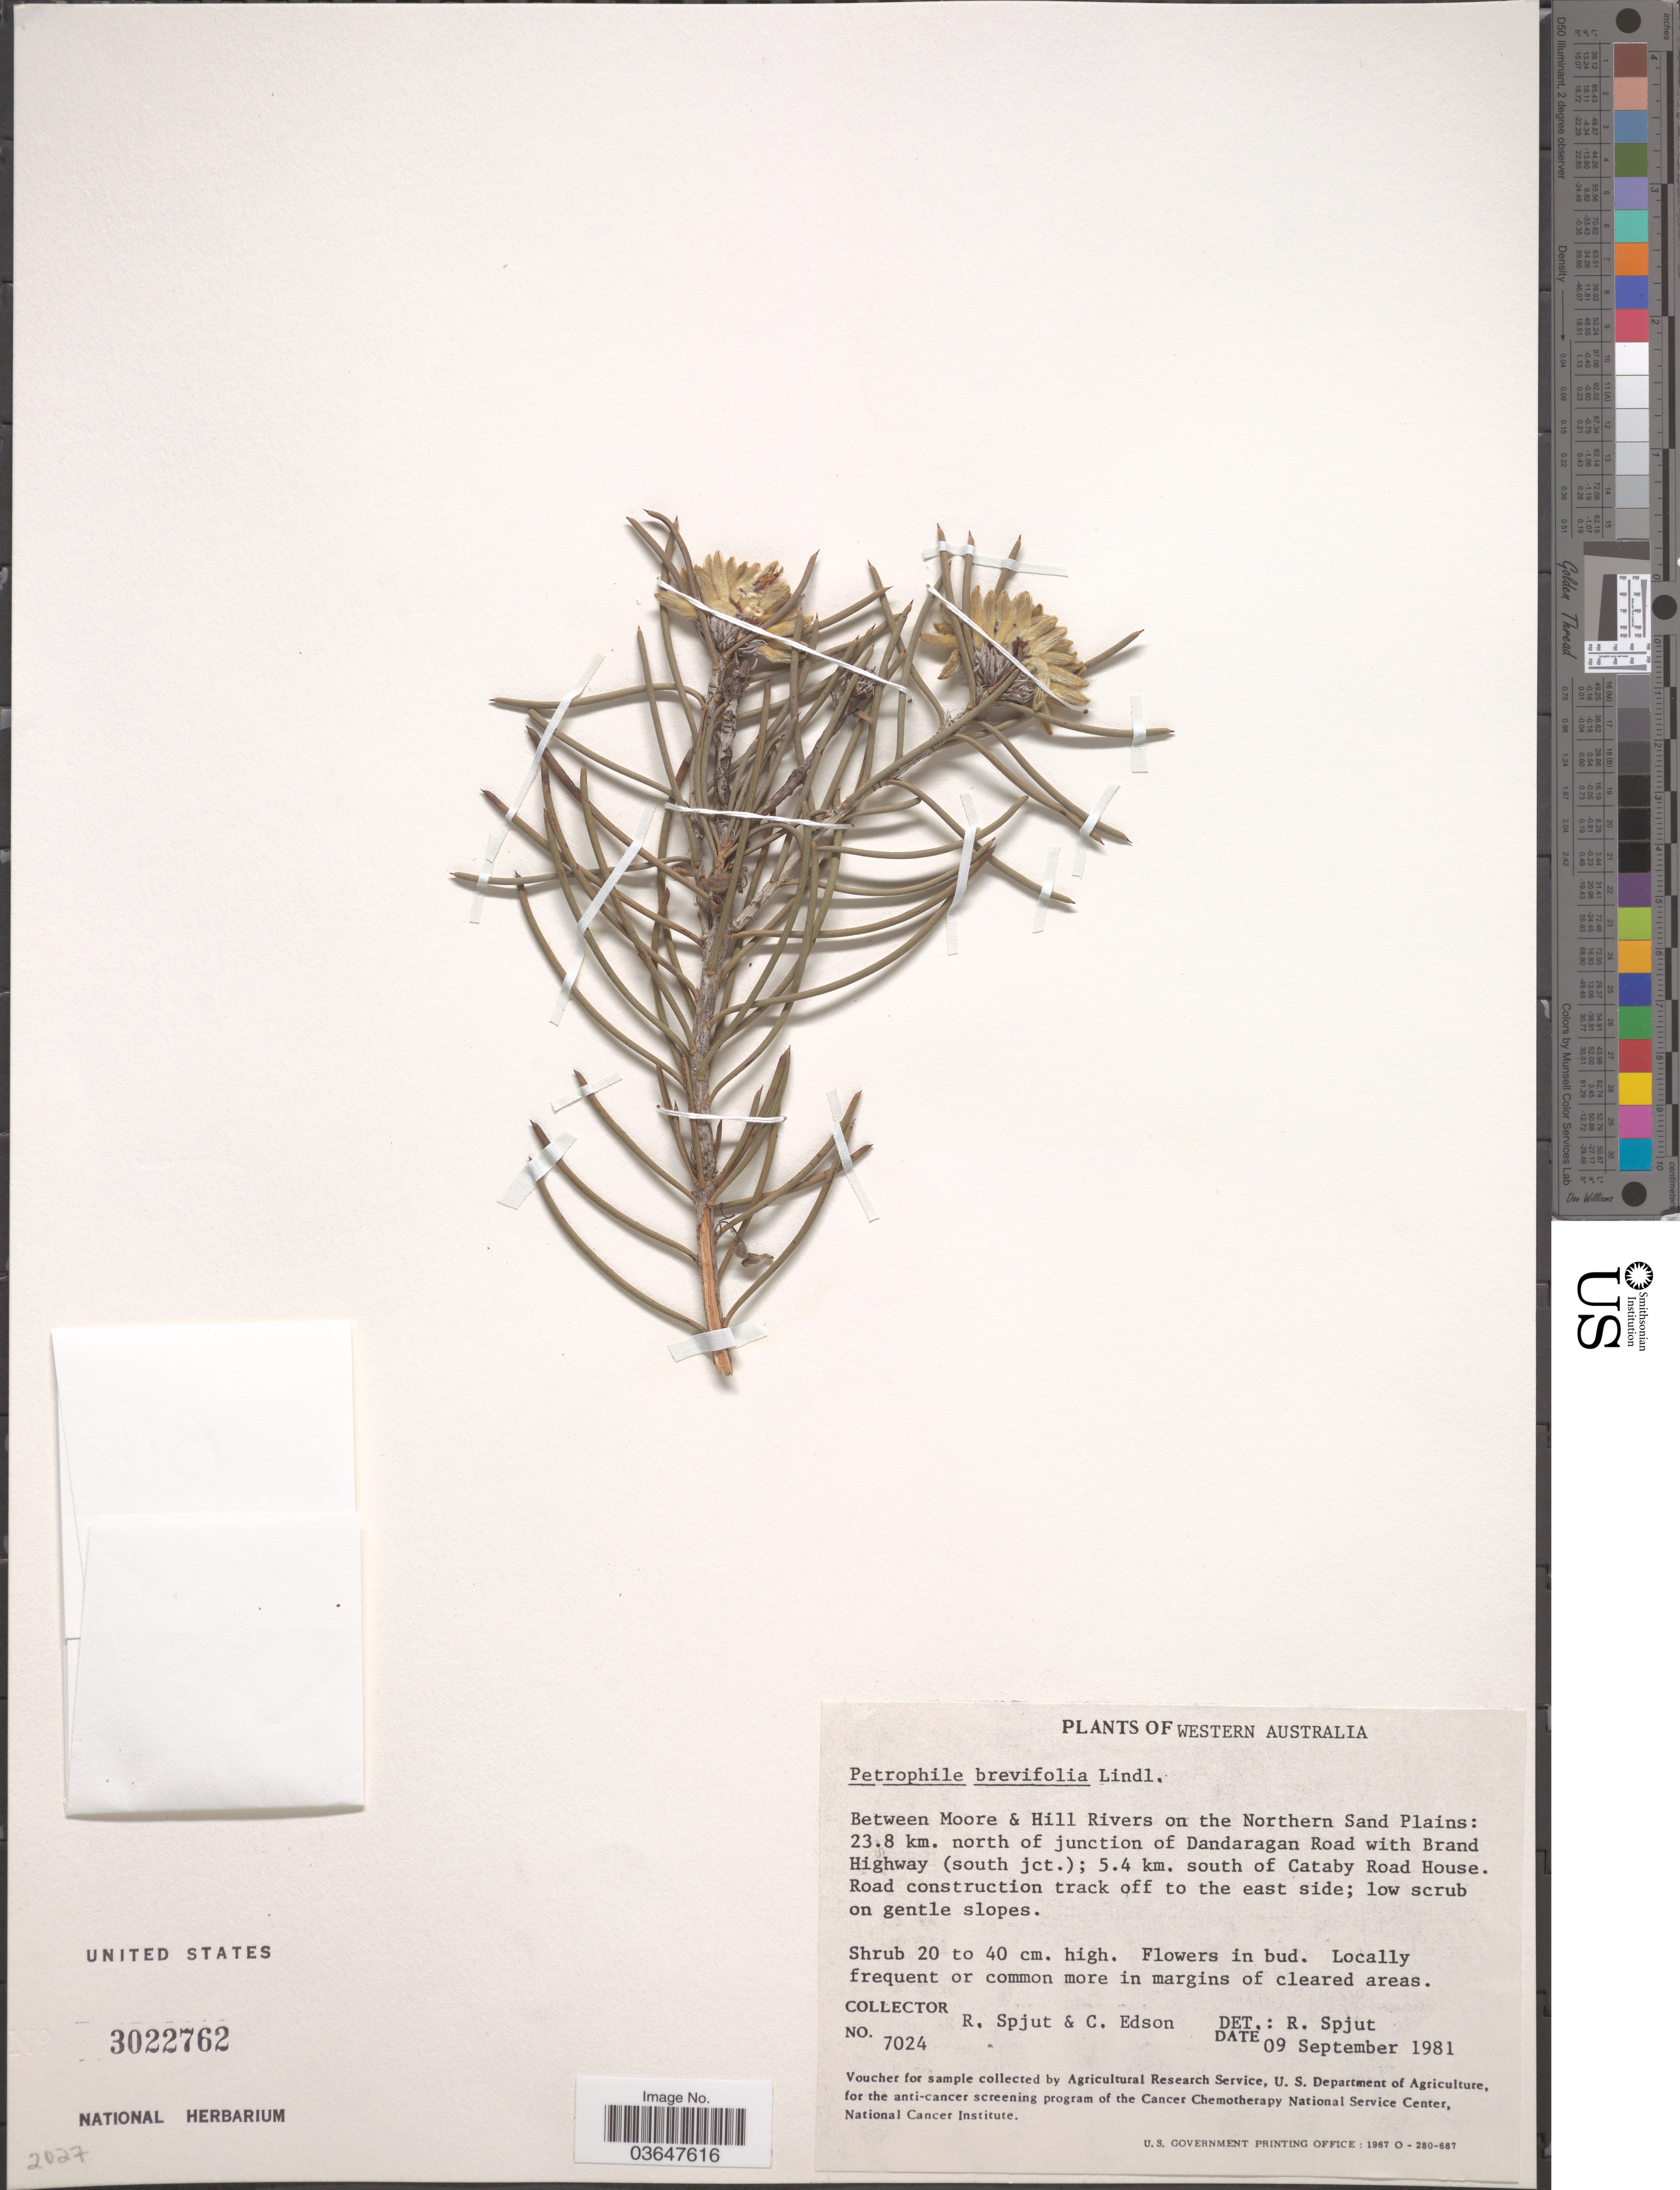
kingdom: Plantae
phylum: Tracheophyta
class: Magnoliopsida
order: Proteales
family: Proteaceae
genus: Petrophile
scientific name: Petrophile brevifolia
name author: Lindl.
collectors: R. Spjut & C. Edson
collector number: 7024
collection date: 1981-09-09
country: Australia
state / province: Western Australia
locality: Between Moore & Hill Rivers on the Northern Sand Plains: 23.8 km. north of junction of Dandaragan Road with Brand Highway (south jct.); 5.4 km. south of Cataby Road House. Road construction track off to the east side.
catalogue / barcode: US 3022762